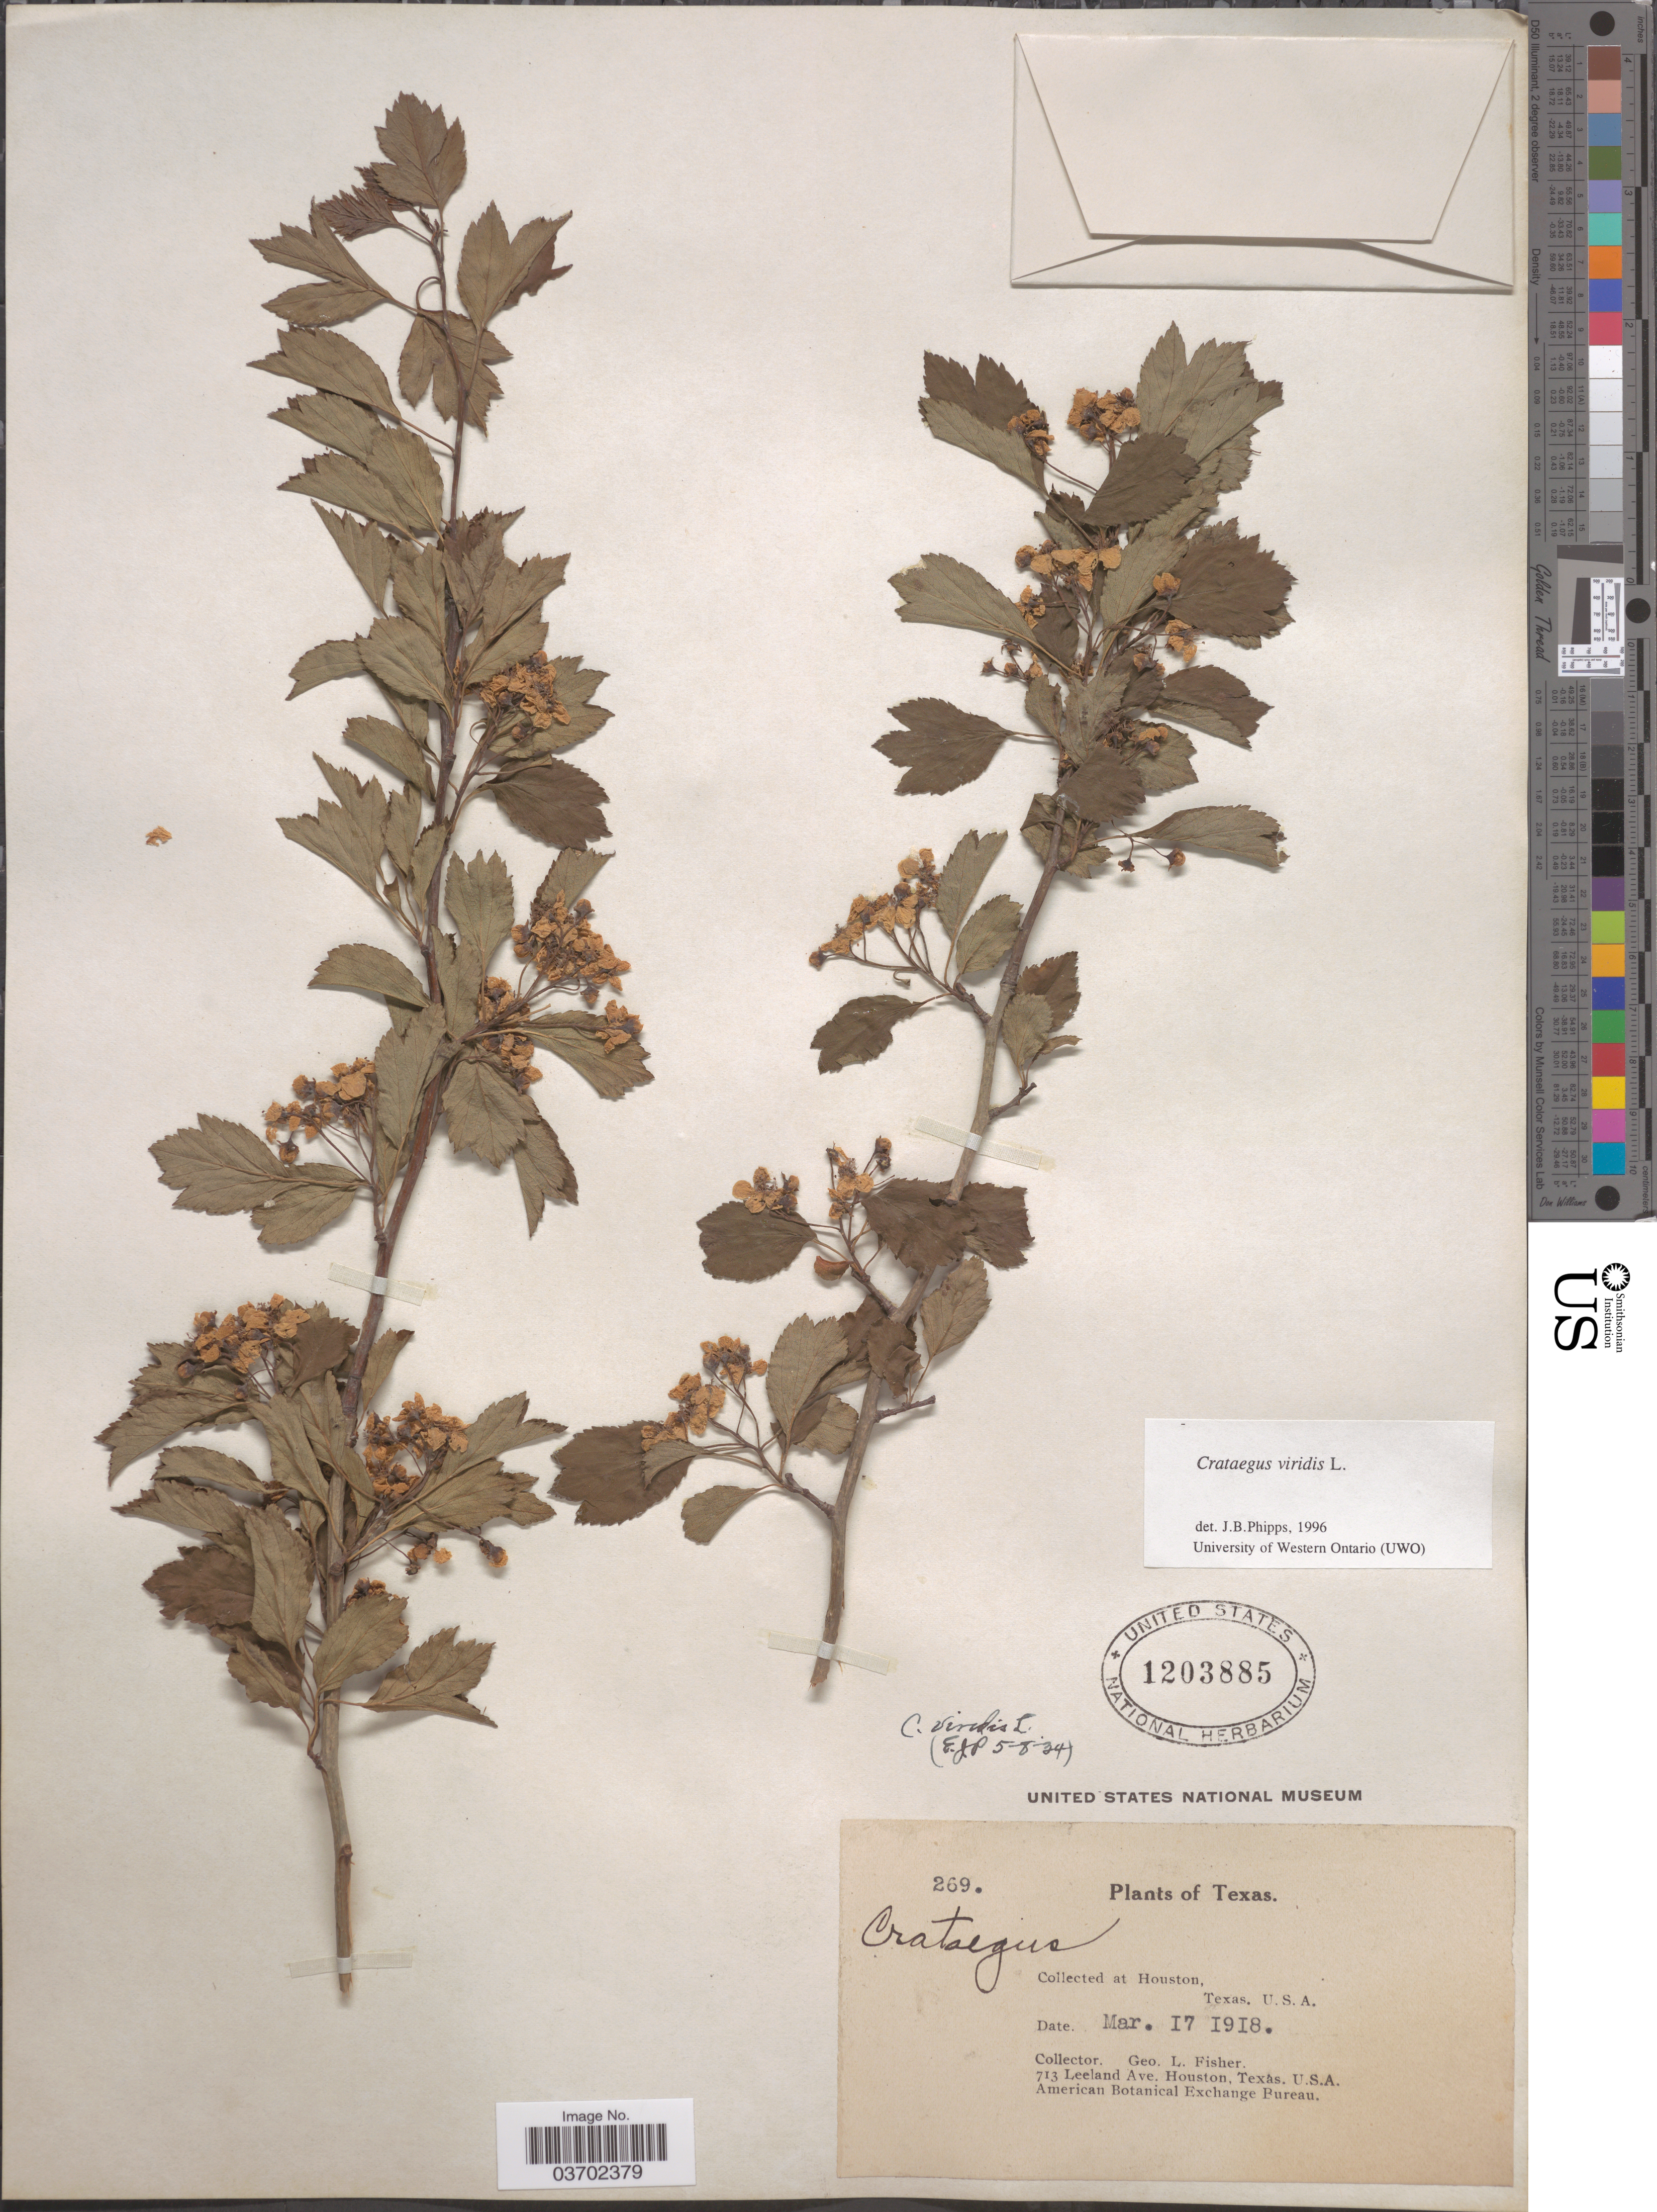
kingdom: Plantae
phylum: Tracheophyta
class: Magnoliopsida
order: Rosales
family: Rosaceae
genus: Crataegus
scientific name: Crataegus viridis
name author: L.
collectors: G. L. Fisher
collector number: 269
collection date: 1918-03-17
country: United States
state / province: Texas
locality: Houston.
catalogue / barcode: US 1203885